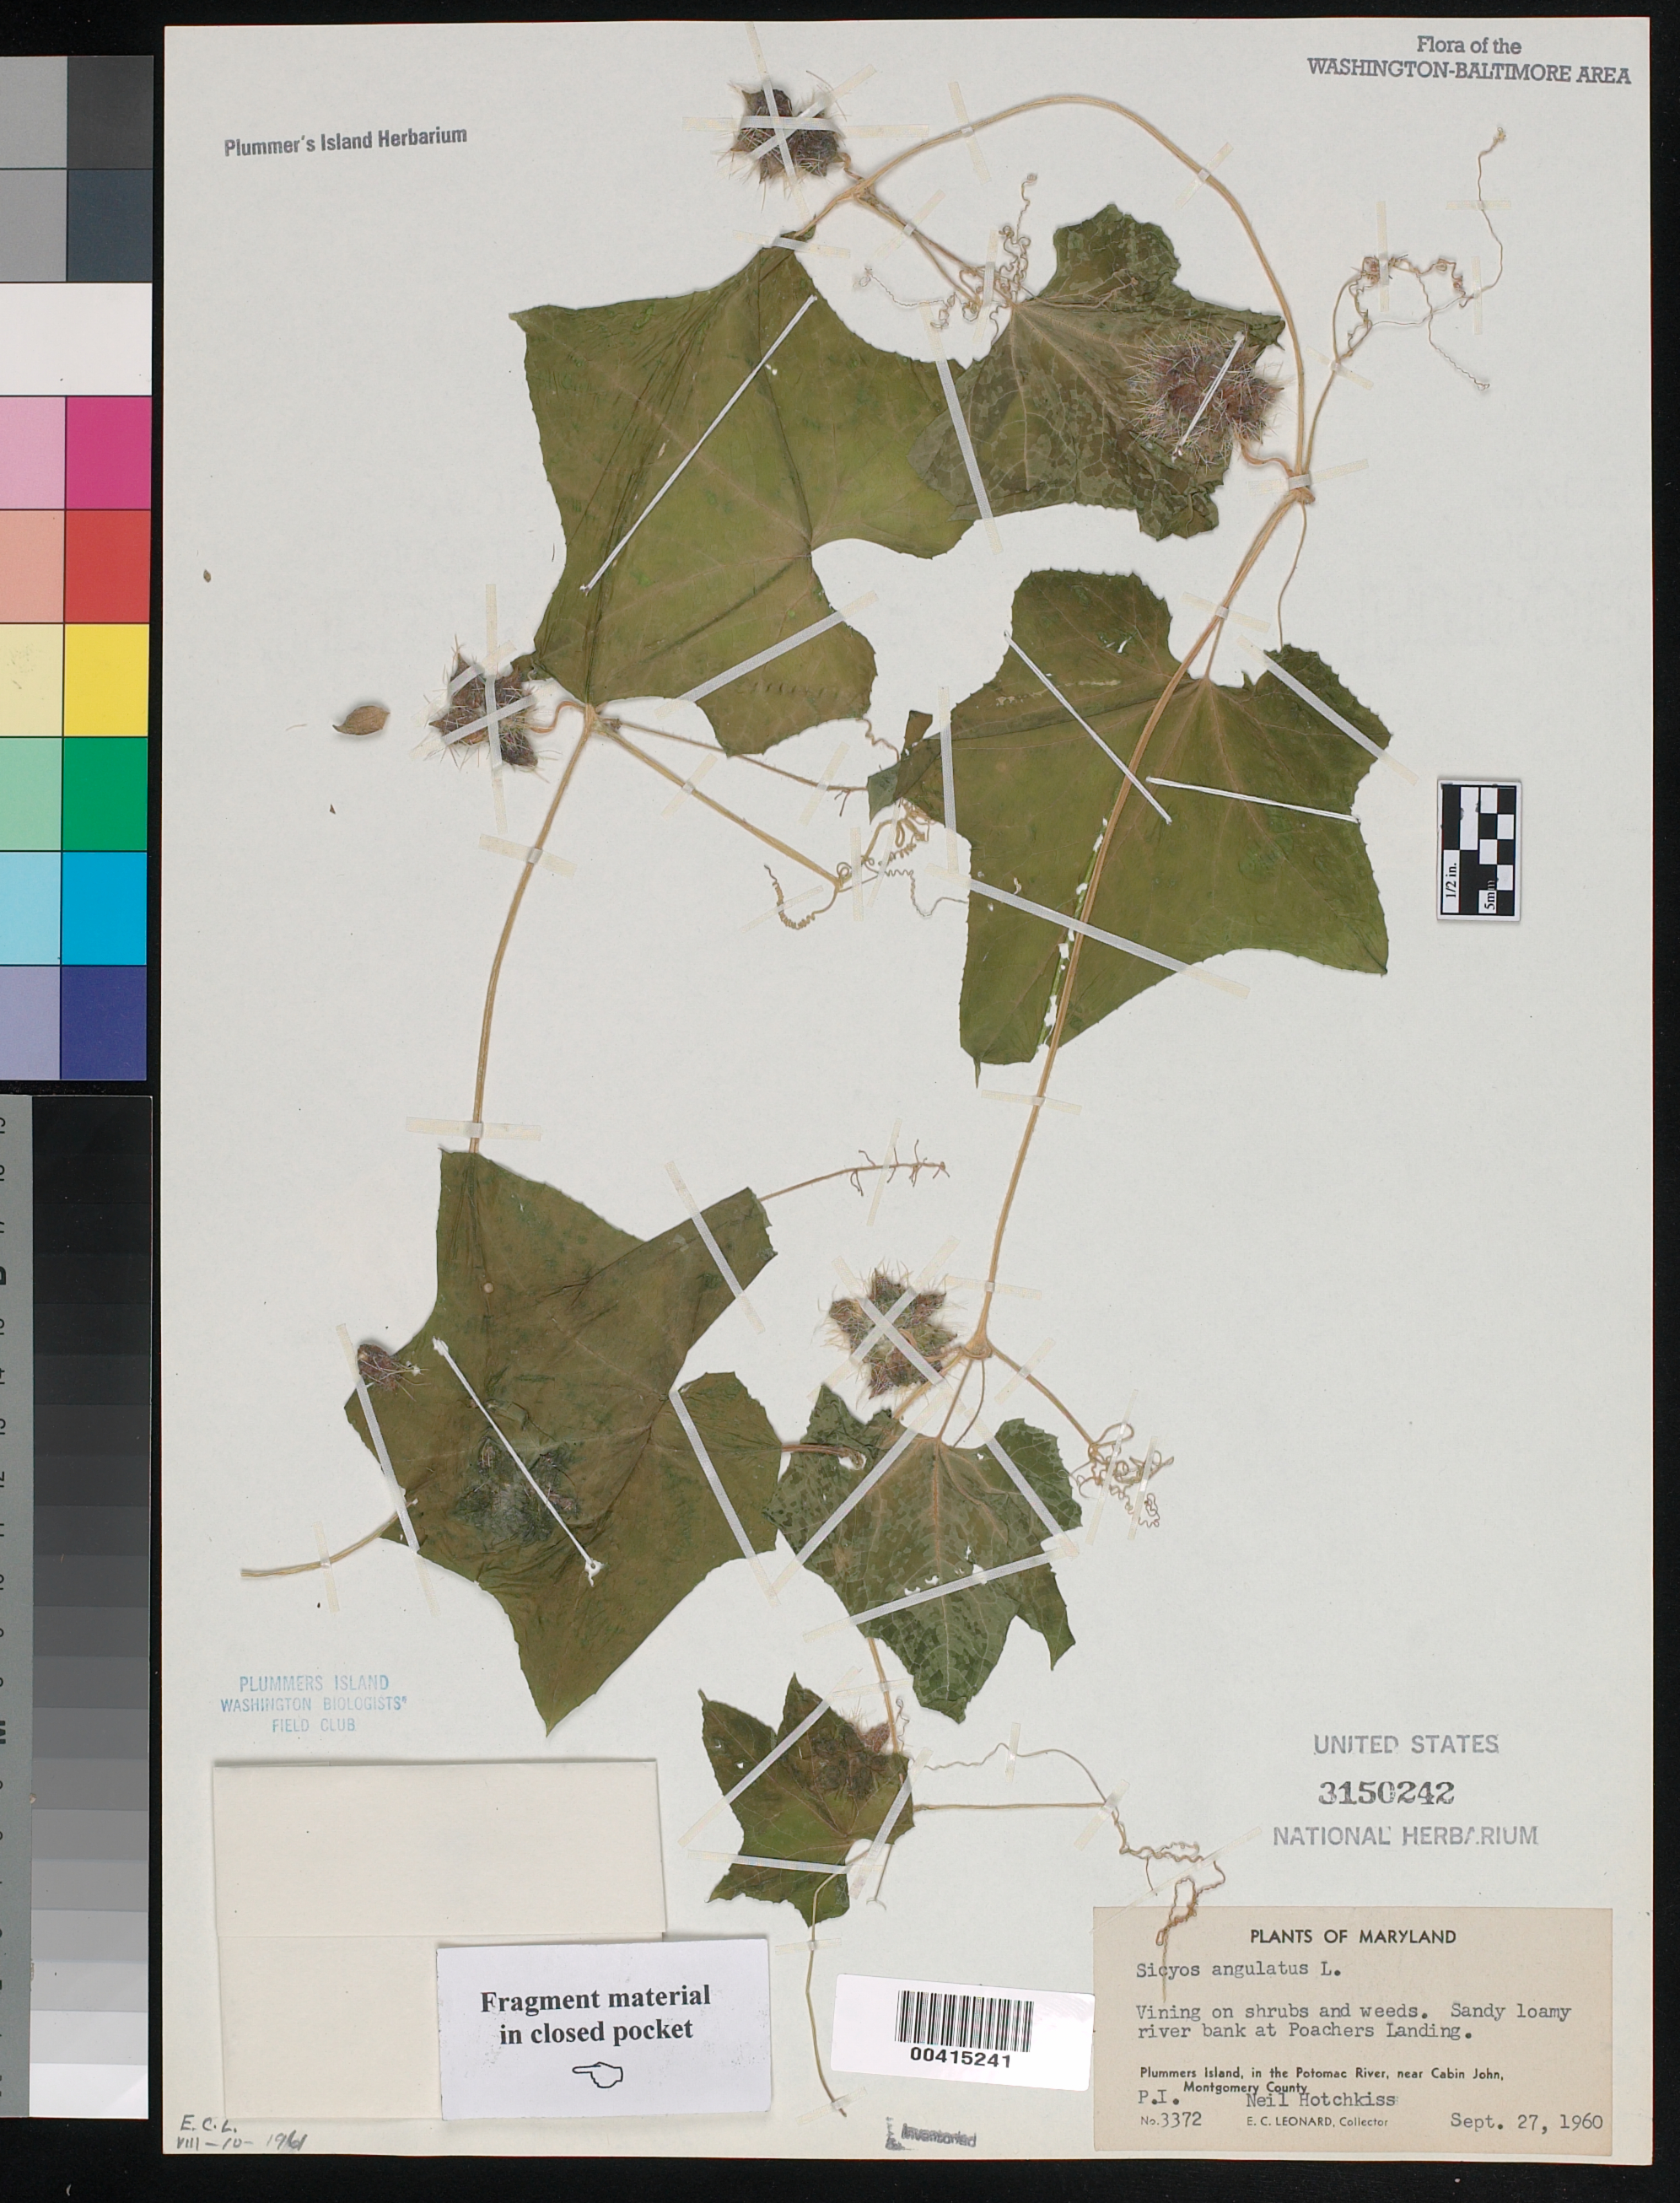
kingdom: Plantae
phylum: Tracheophyta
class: Magnoliopsida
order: Cucurbitales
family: Cucurbitaceae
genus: Sicyos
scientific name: Sicyos angulatus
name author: L.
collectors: E. C. Leonard & N. Hotchkiss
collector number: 3372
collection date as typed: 27 Sep 1960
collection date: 1960-09-27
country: United States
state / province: Maryland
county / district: Montgomery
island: Plummers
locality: Plummer's Island; river bank at Poachers Landing C. & O. Canal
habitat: Sandy loamy river bank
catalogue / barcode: US 3150242